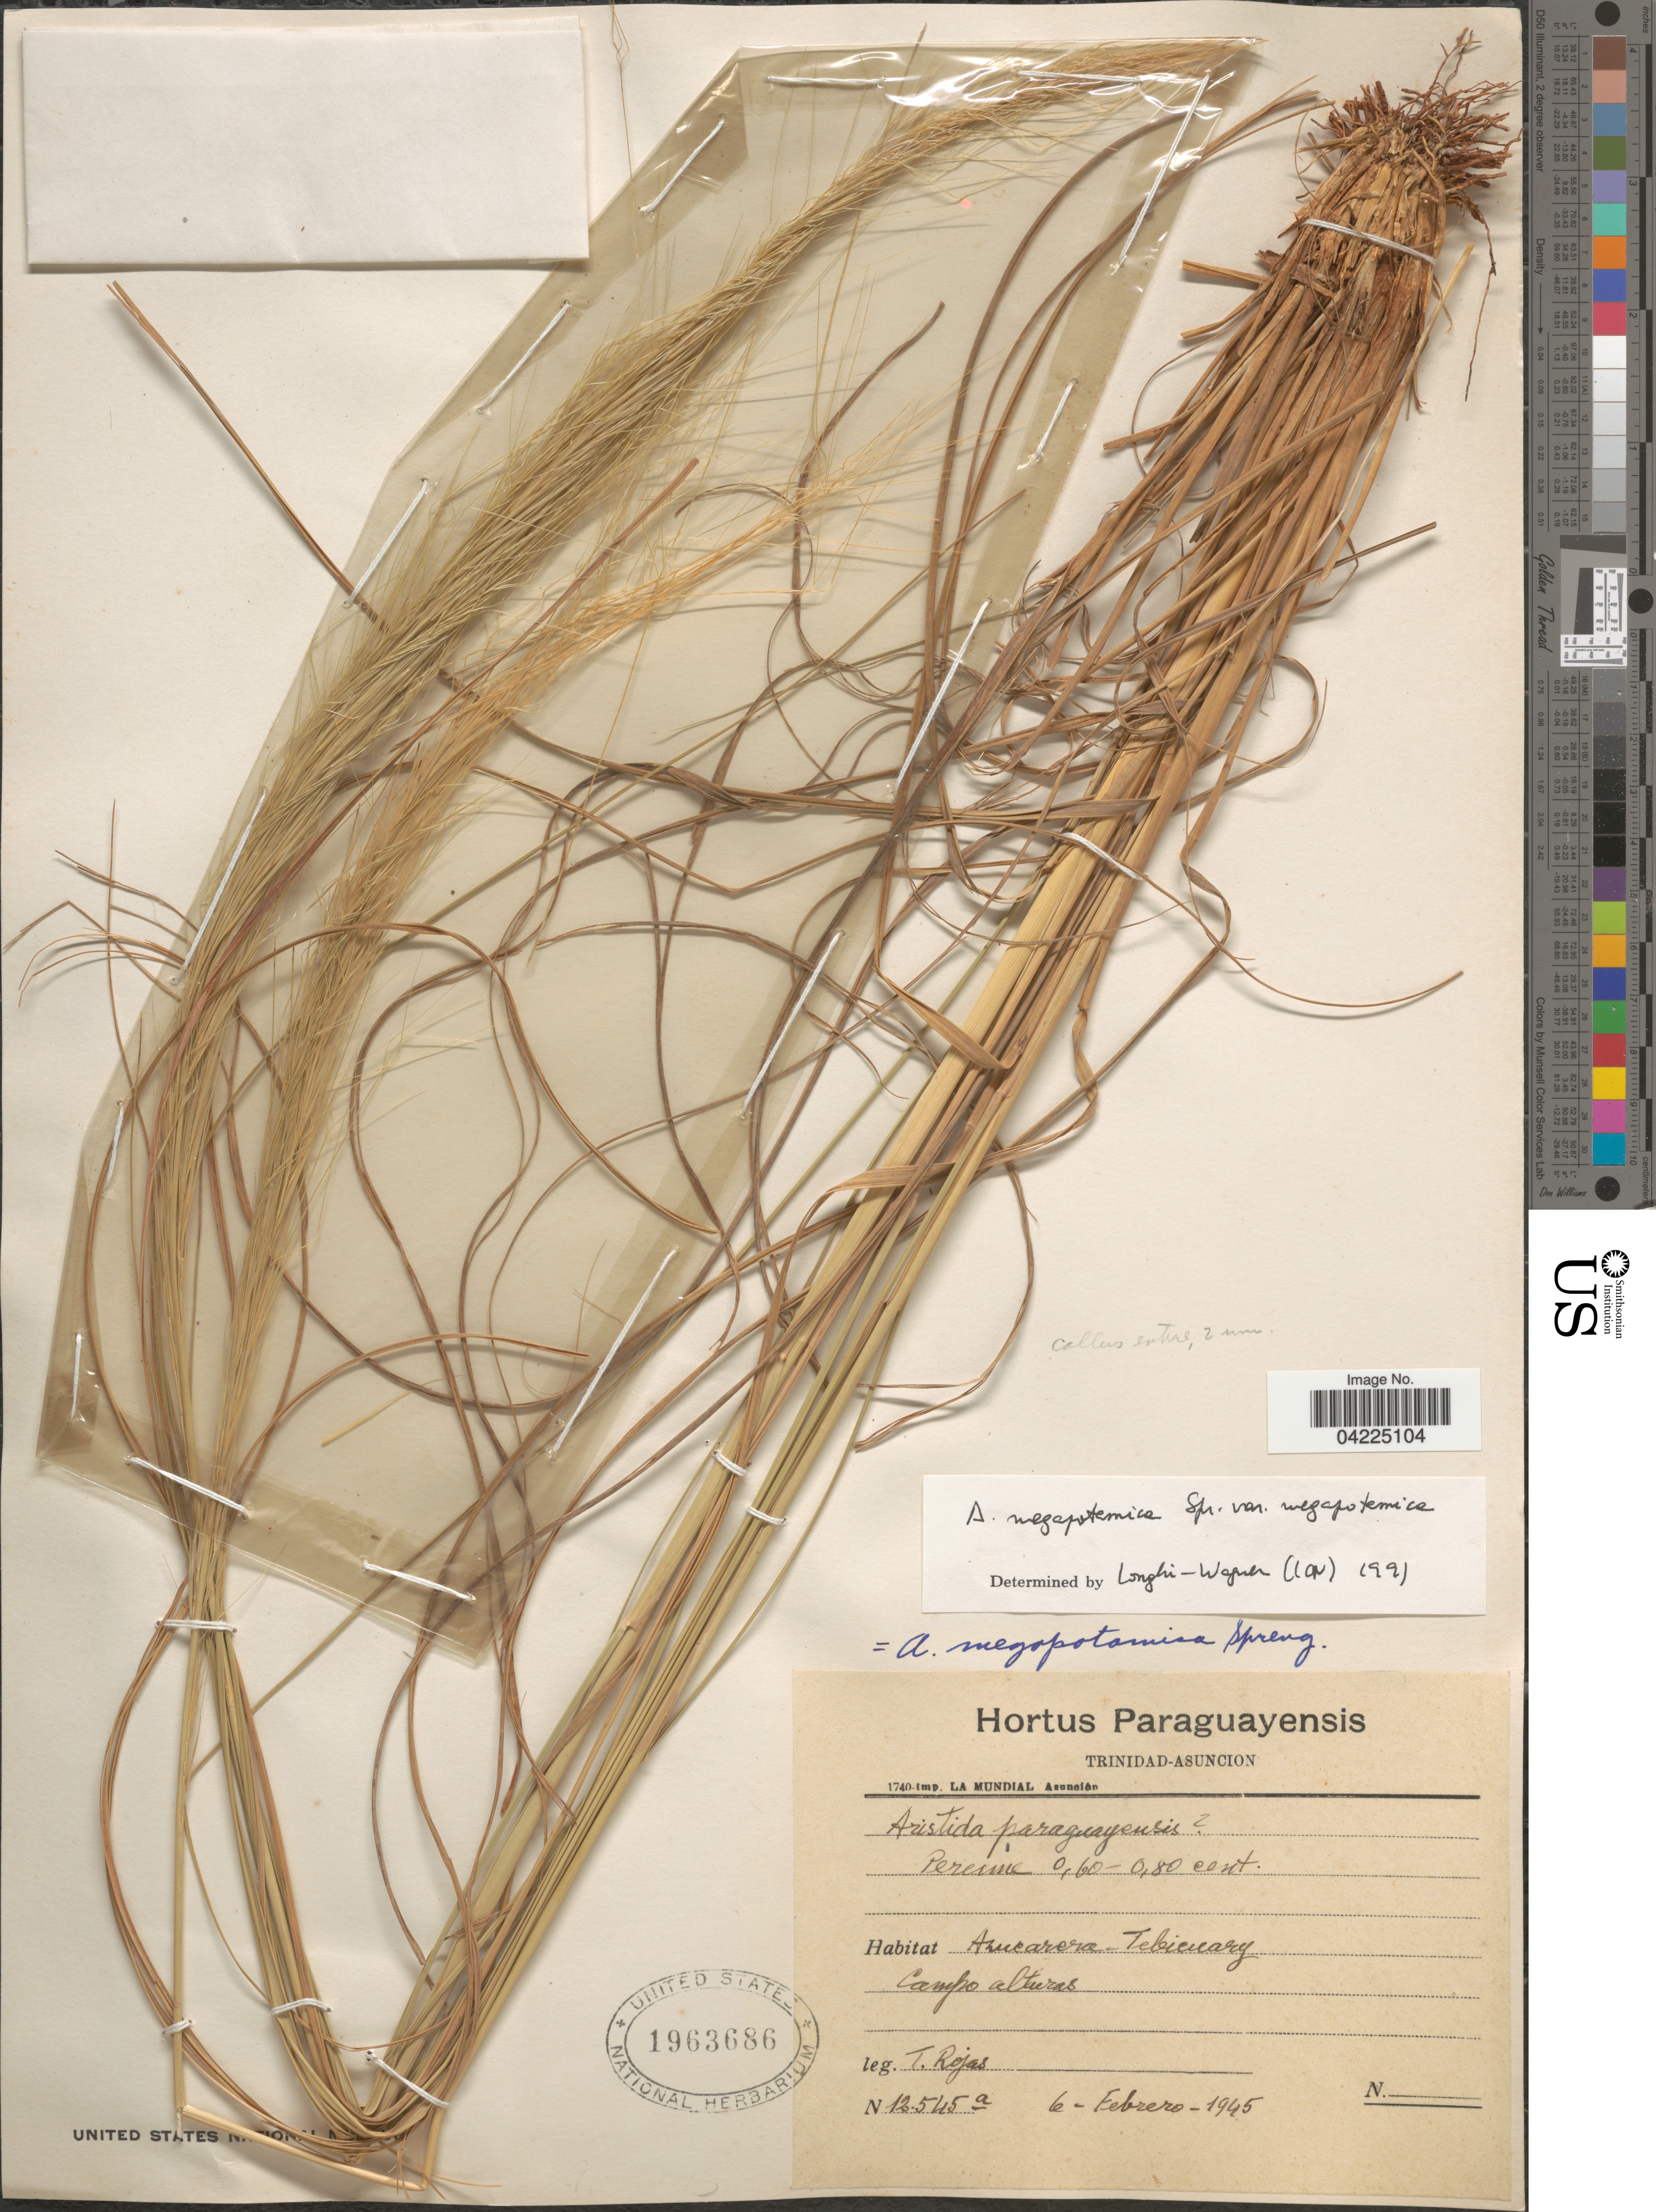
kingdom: Plantae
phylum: Tracheophyta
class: Liliopsida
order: Poales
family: Poaceae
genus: Aristida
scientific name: Aristida megapotamica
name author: Spreng.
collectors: T. Rojas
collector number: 12545a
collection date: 1945-02-06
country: Paraguay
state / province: Asuncion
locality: Azucarera - Tebicuary. Campo Alturas.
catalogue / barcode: US 1963686